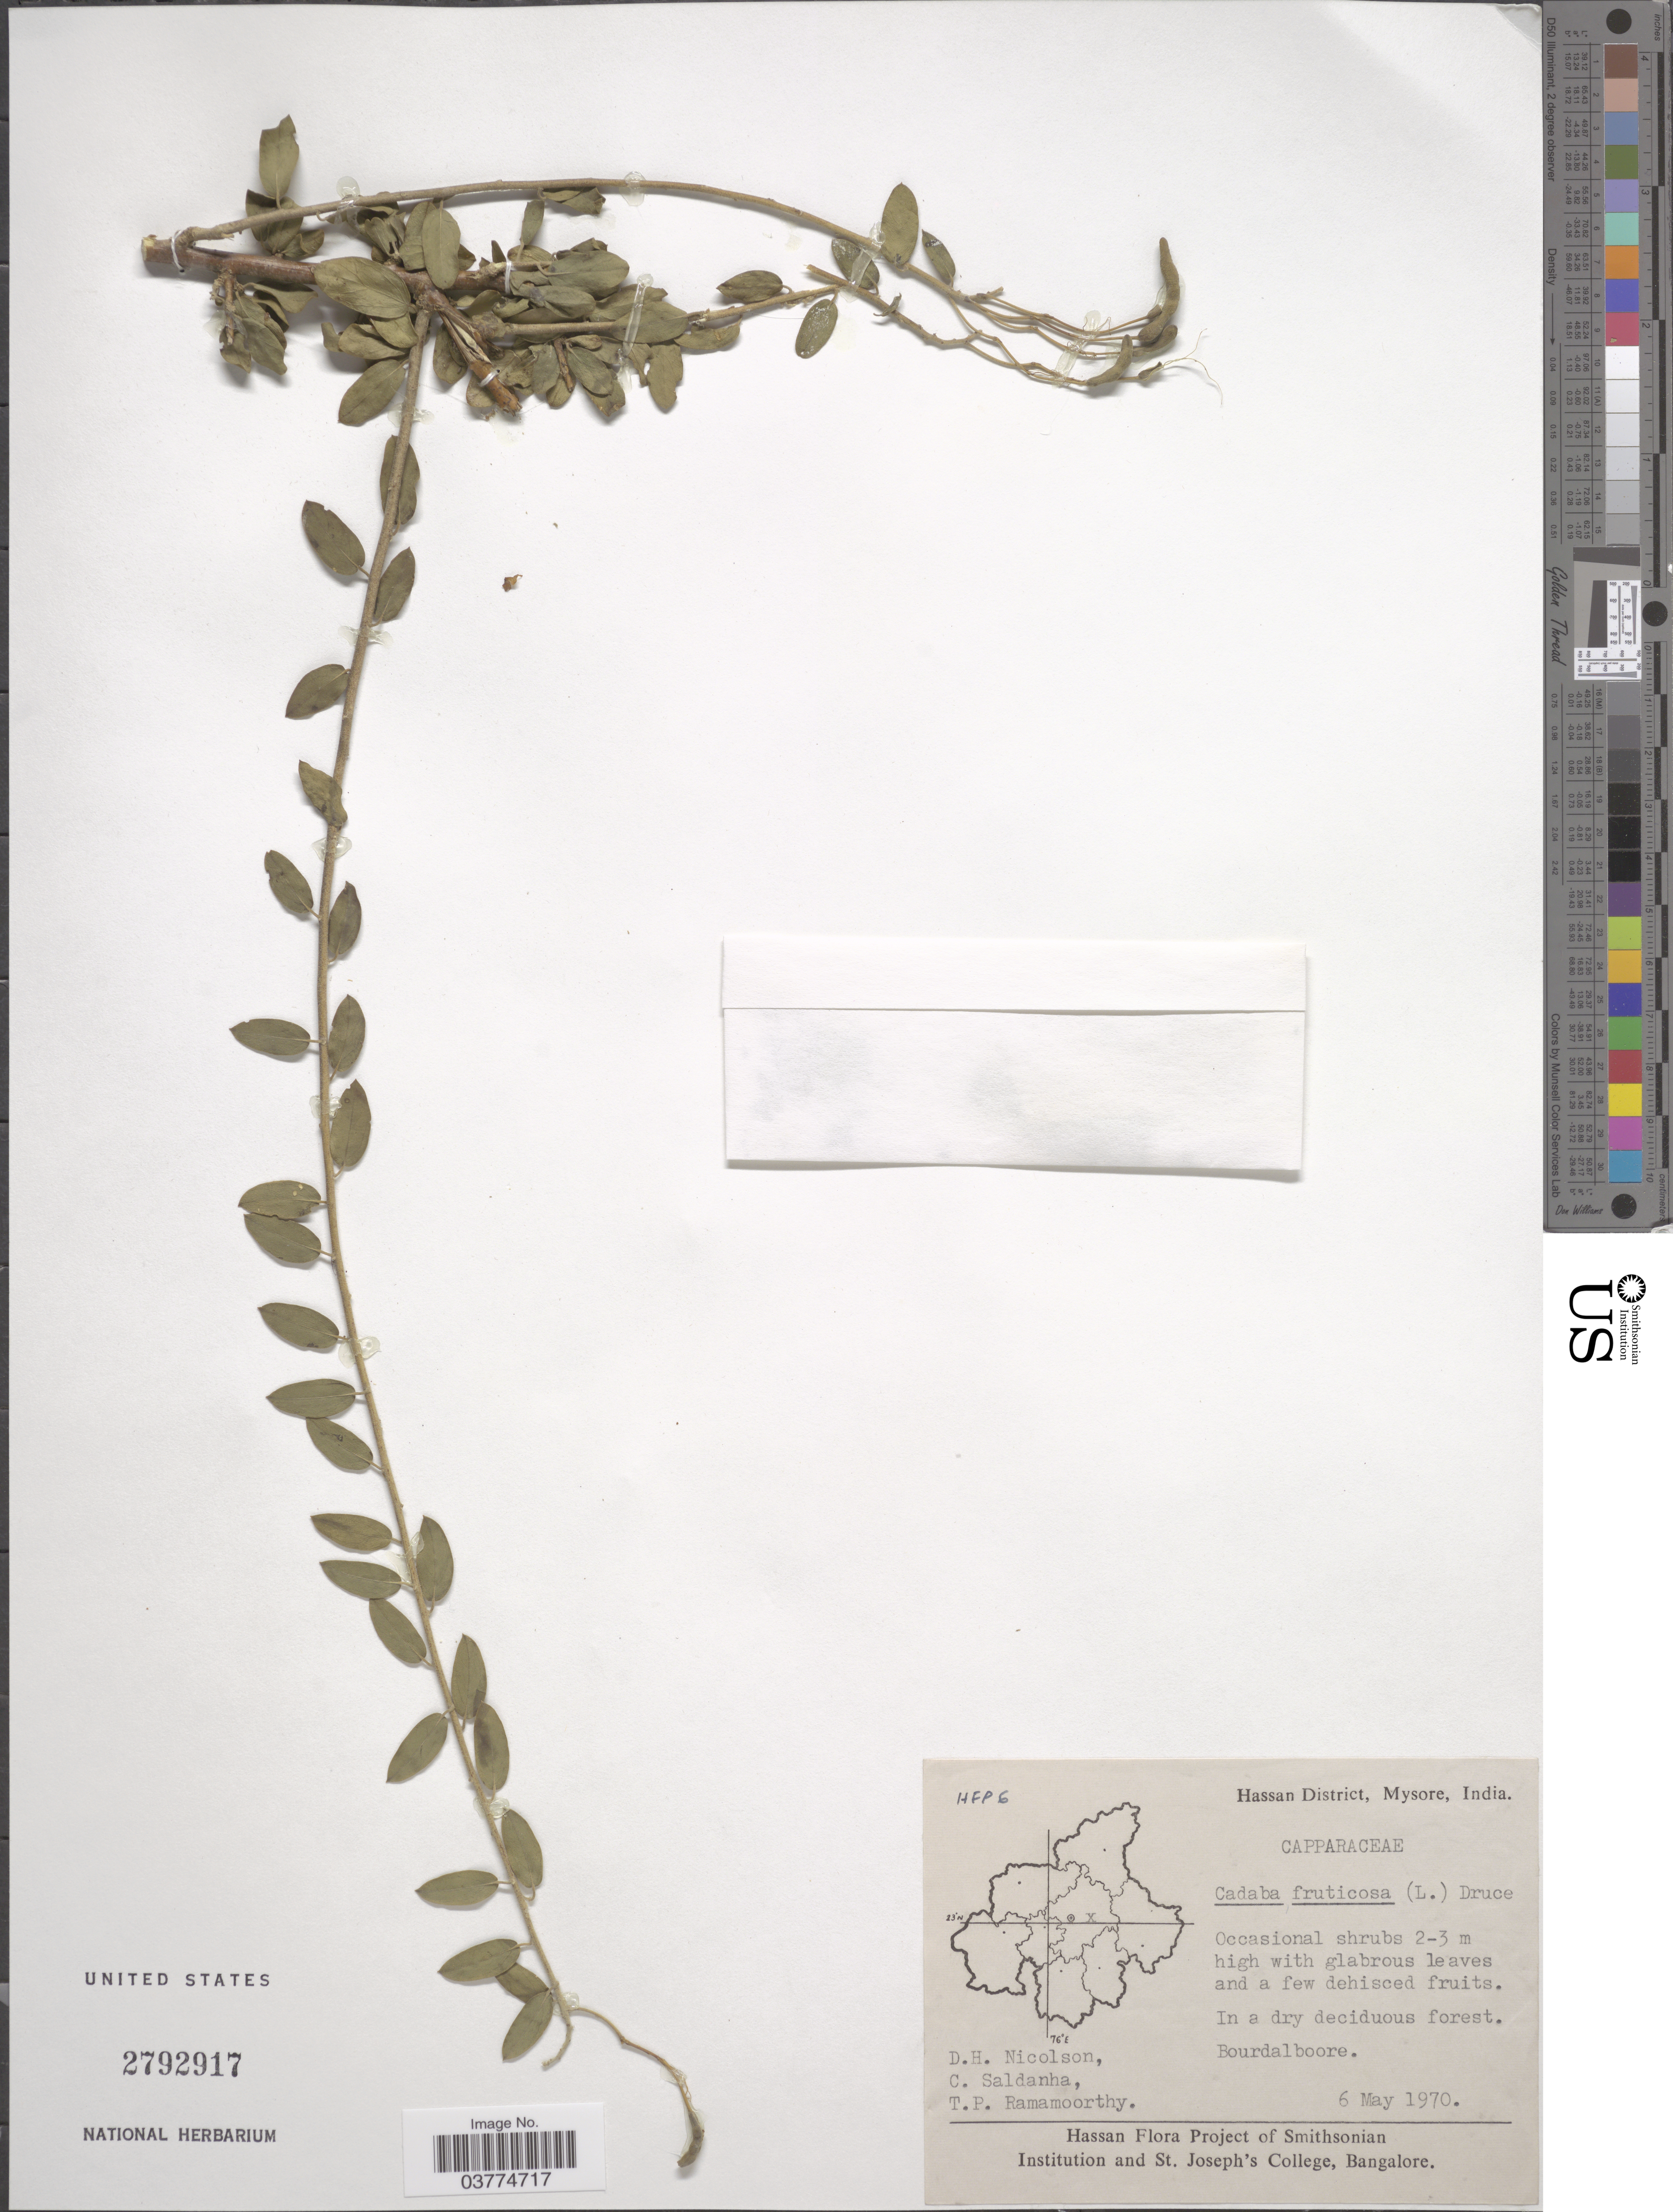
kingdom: Plantae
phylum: Tracheophyta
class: Magnoliopsida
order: Brassicales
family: Capparaceae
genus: Cadaba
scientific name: Cadaba fruticosa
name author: (L.) Druce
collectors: D. H. Nicolson, C. Saldanha & T. P. Ramamoorthy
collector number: HFP6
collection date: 1970-05-06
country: India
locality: Hassan District, Mysore. Bourdalboore.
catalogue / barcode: US 2792917